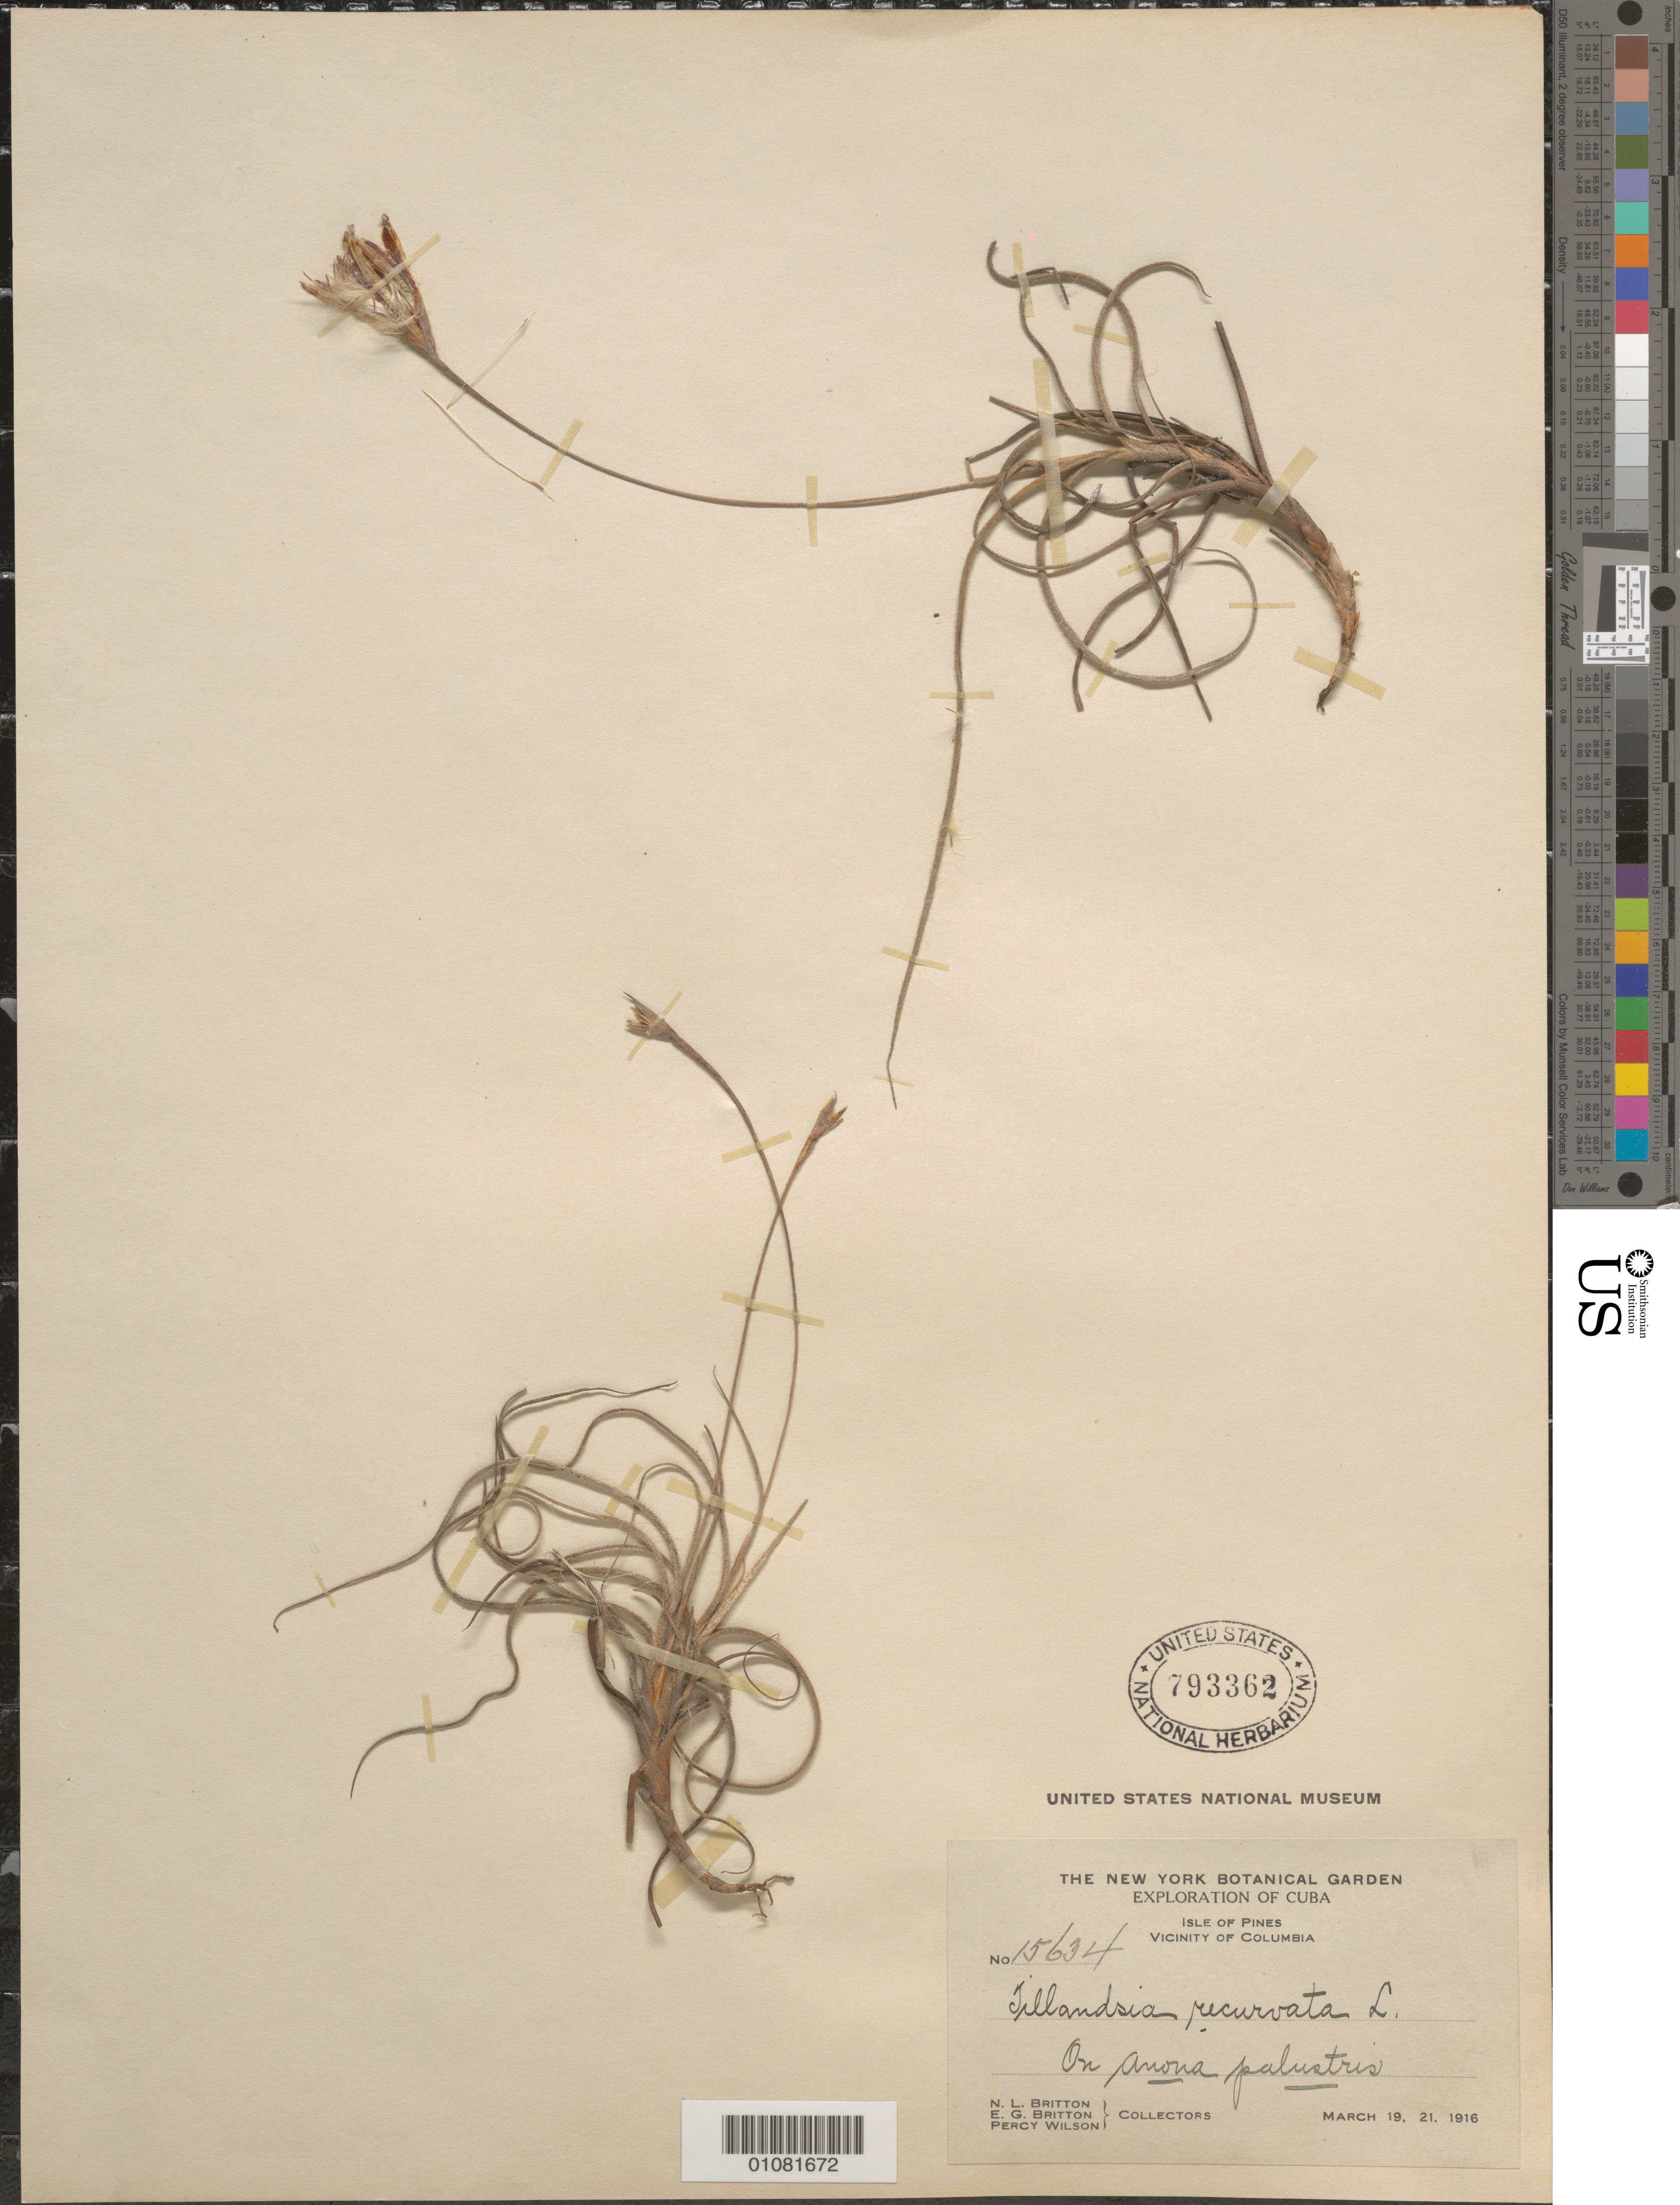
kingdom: Plantae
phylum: Tracheophyta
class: Liliopsida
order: Poales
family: Bromeliaceae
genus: Tillandsia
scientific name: Tillandsia recurvata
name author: L.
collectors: N. Britton, E. G. Britton & P. Wilson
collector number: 15634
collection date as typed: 19 Mar 1916 and 21 Mar 1916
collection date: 1916-03-19,1916-03-21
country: Cuba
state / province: Isla de La Juventud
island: Isla de la Juventud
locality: Columbia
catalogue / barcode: US 793362